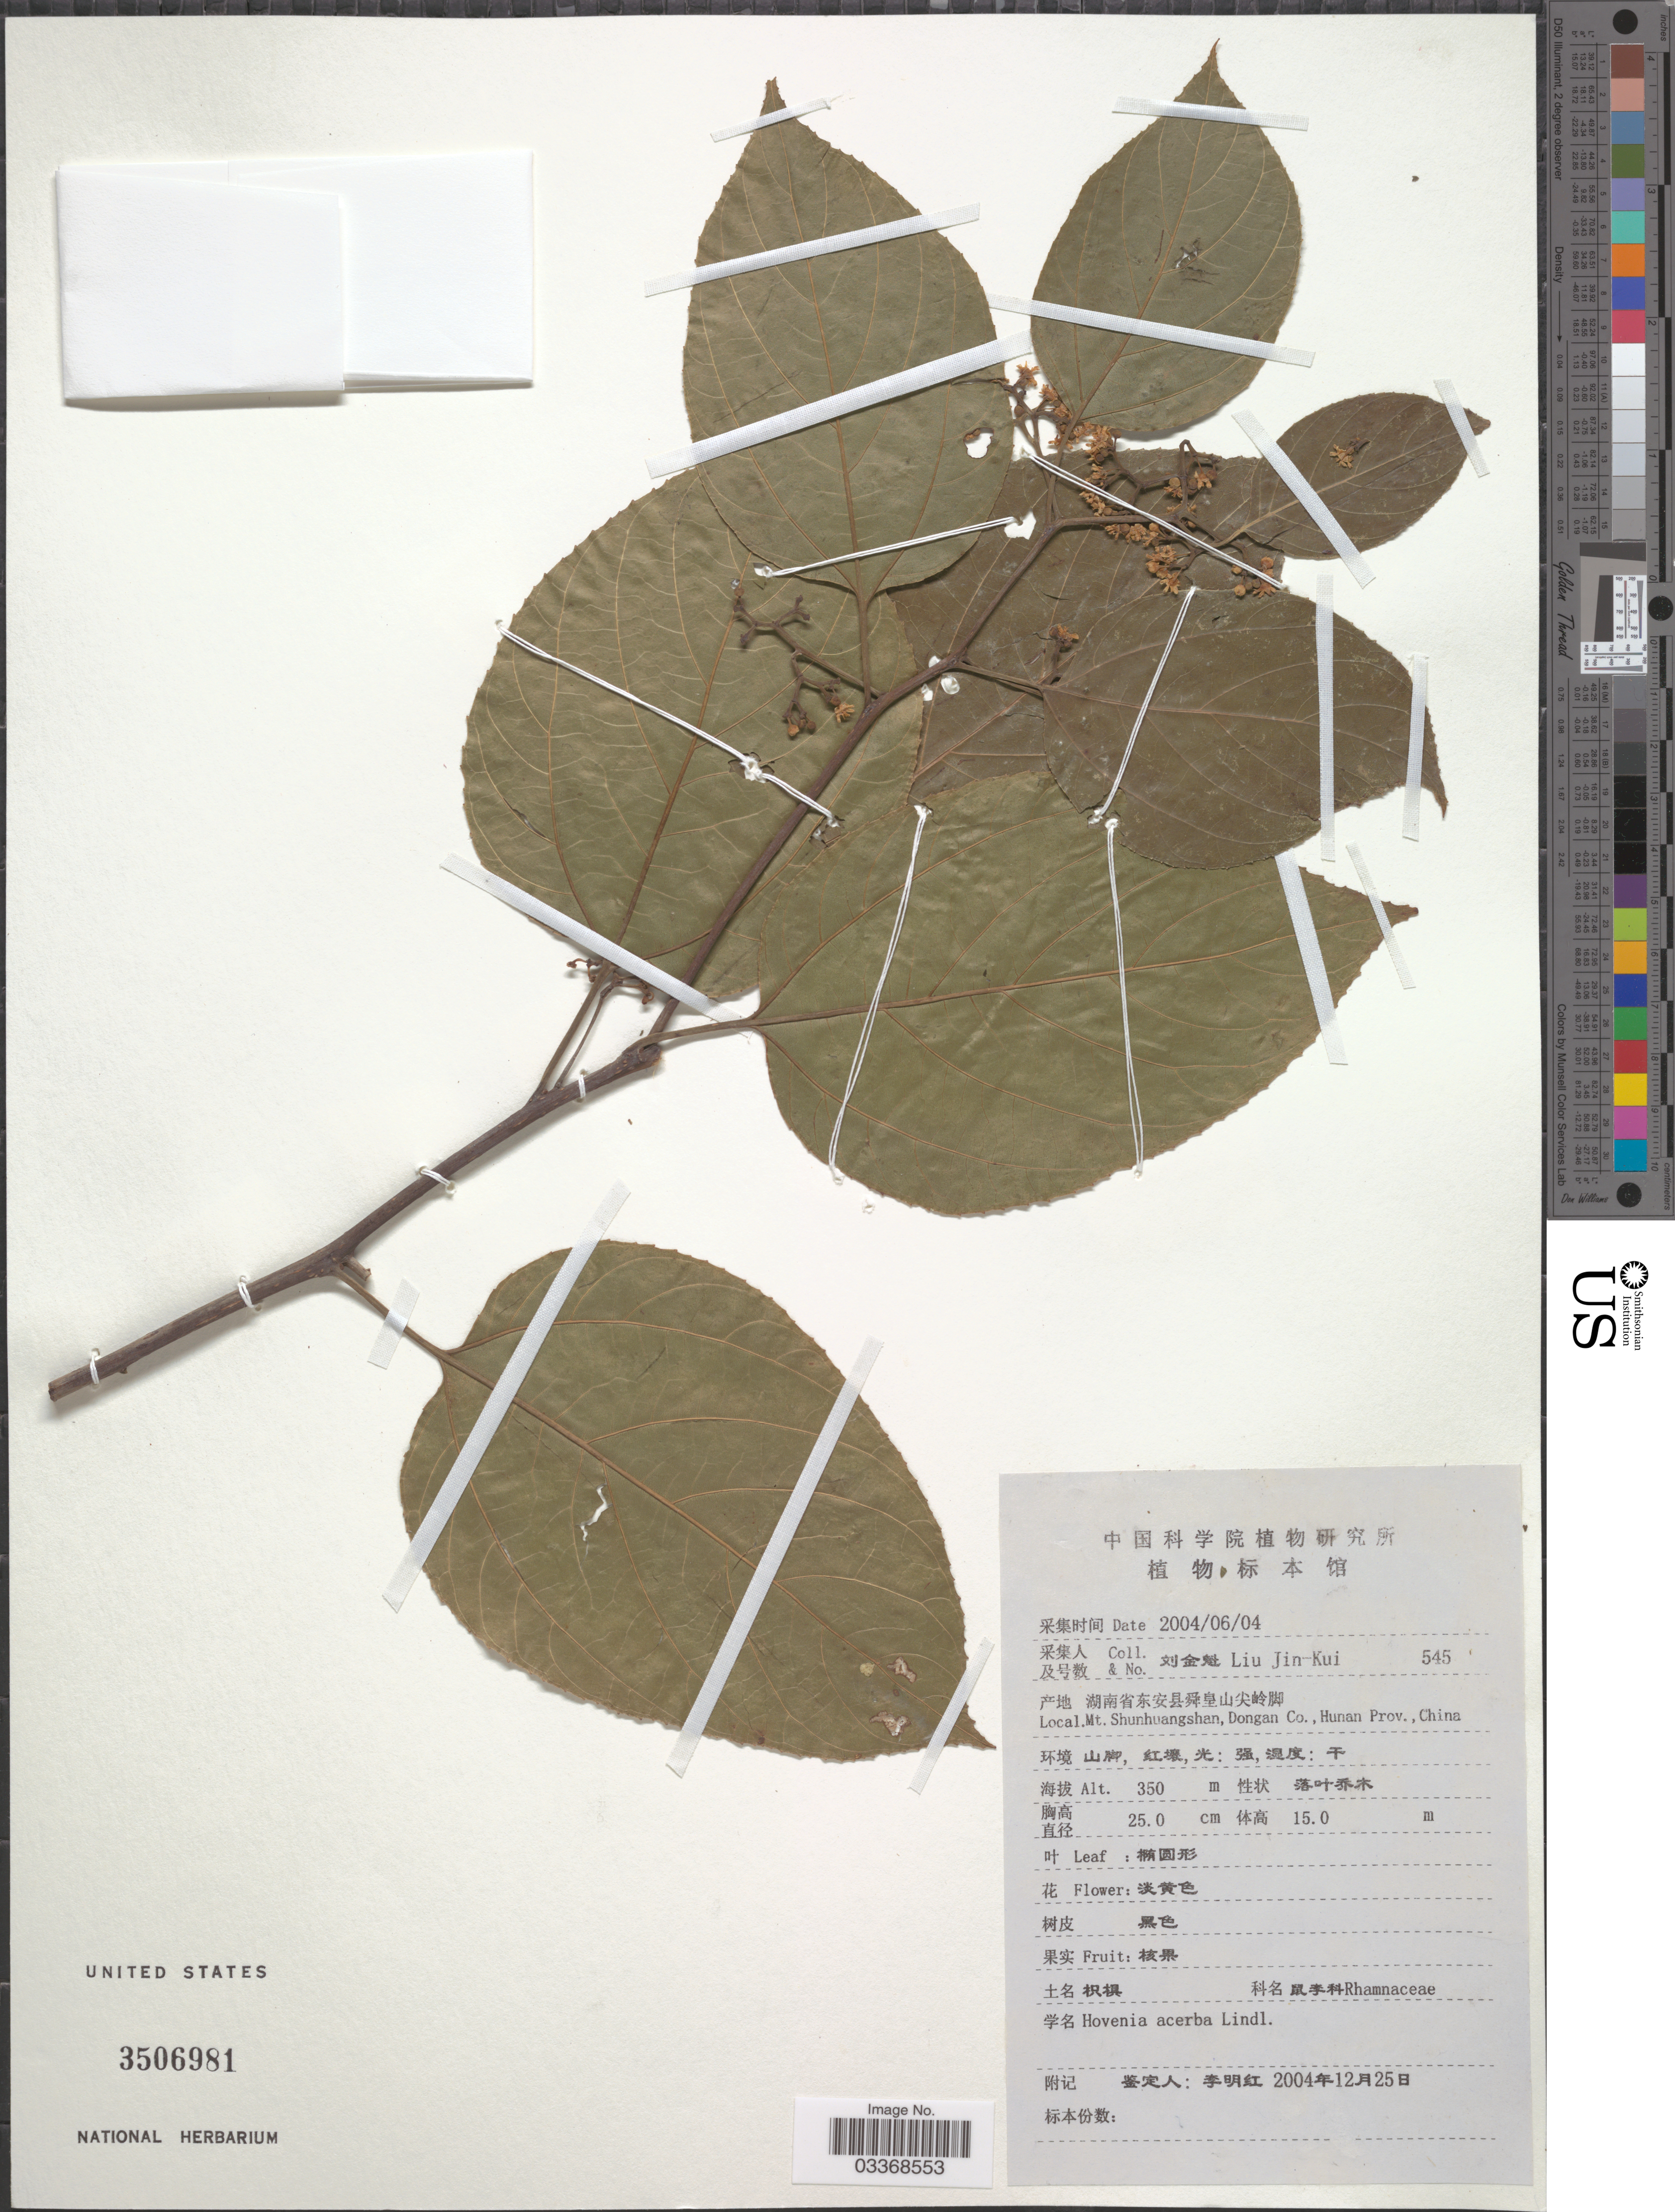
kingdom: Plantae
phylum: Tracheophyta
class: Magnoliopsida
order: Rosales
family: Rhamnaceae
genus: Hovenia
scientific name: Hovenia acerba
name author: Lindl.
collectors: Liu Jin-Kui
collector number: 545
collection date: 2004-06-04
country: China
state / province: Hunan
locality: Mt. Shunhuangshan, Dongan Co.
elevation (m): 350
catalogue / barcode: US 3506981